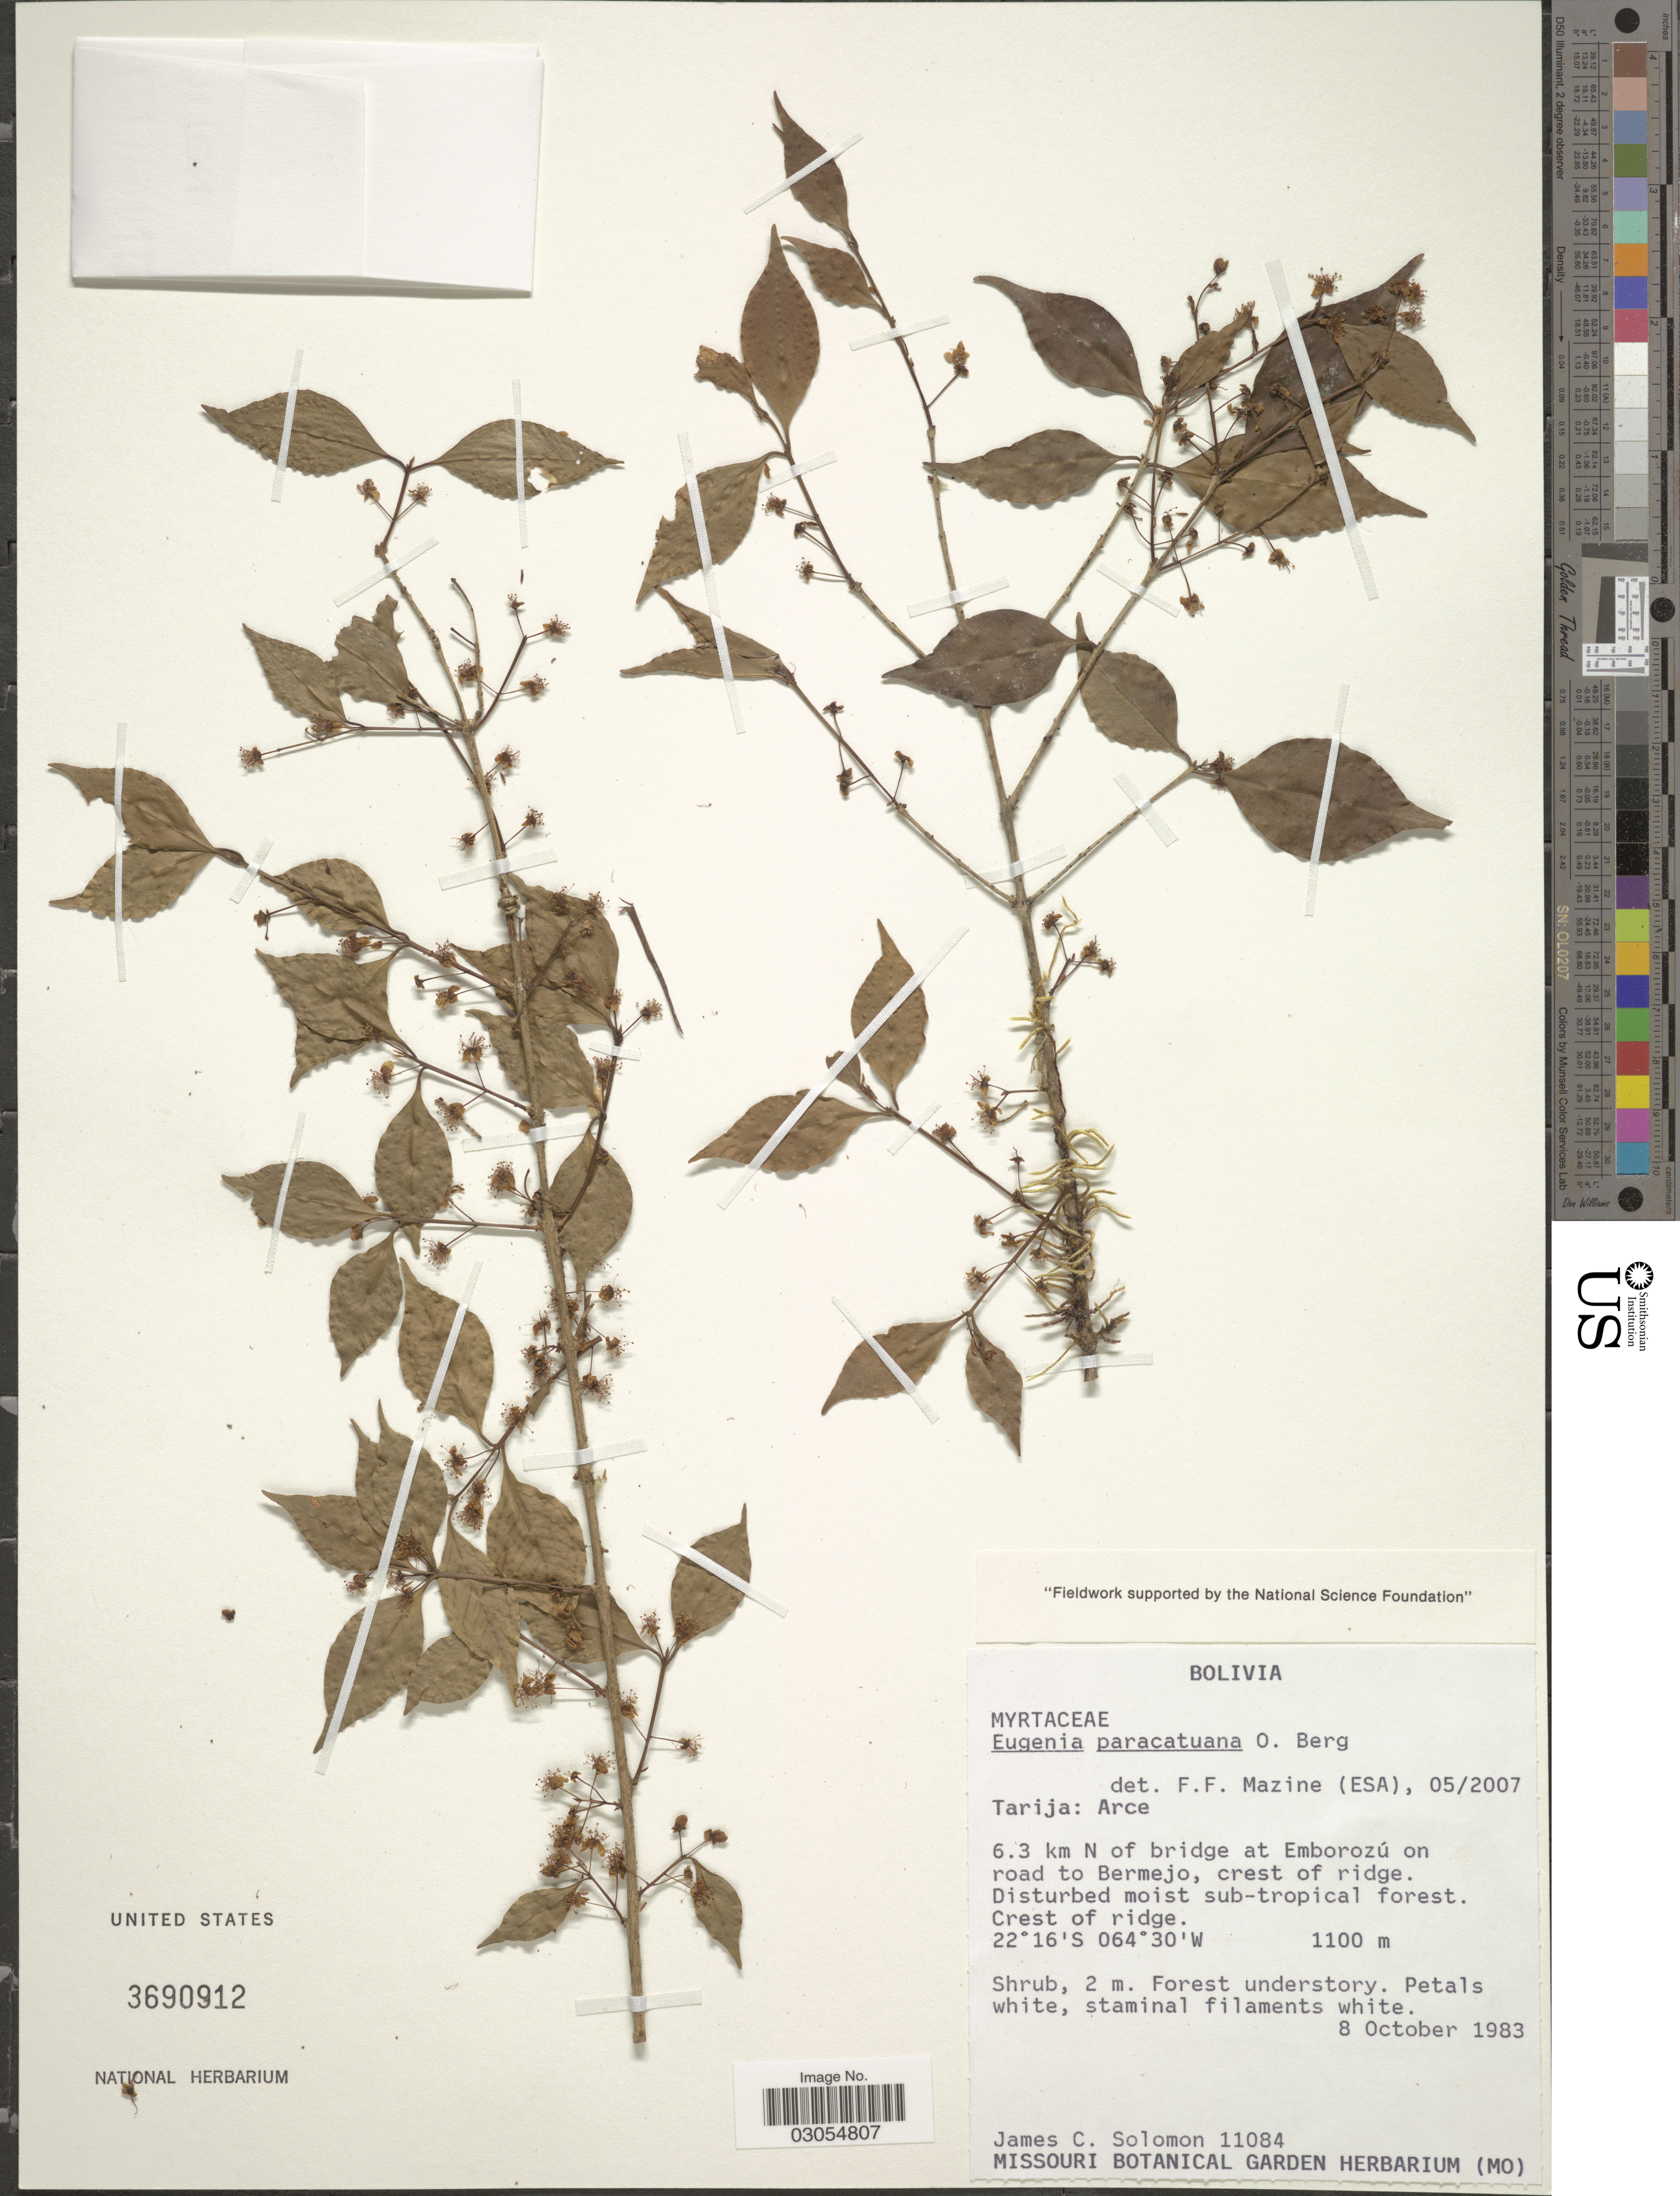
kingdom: Plantae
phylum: Tracheophyta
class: Magnoliopsida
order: Myrtales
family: Myrtaceae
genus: Eugenia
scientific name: Eugenia paracatuana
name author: O. Berg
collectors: J. C. Solomon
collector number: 11084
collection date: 1983-10-08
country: Bolivia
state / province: Tarija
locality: Arce. 6.3 km N of bridge at Amborozú on road to Bermejo, crest of ridge.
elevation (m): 1100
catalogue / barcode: US 3690912